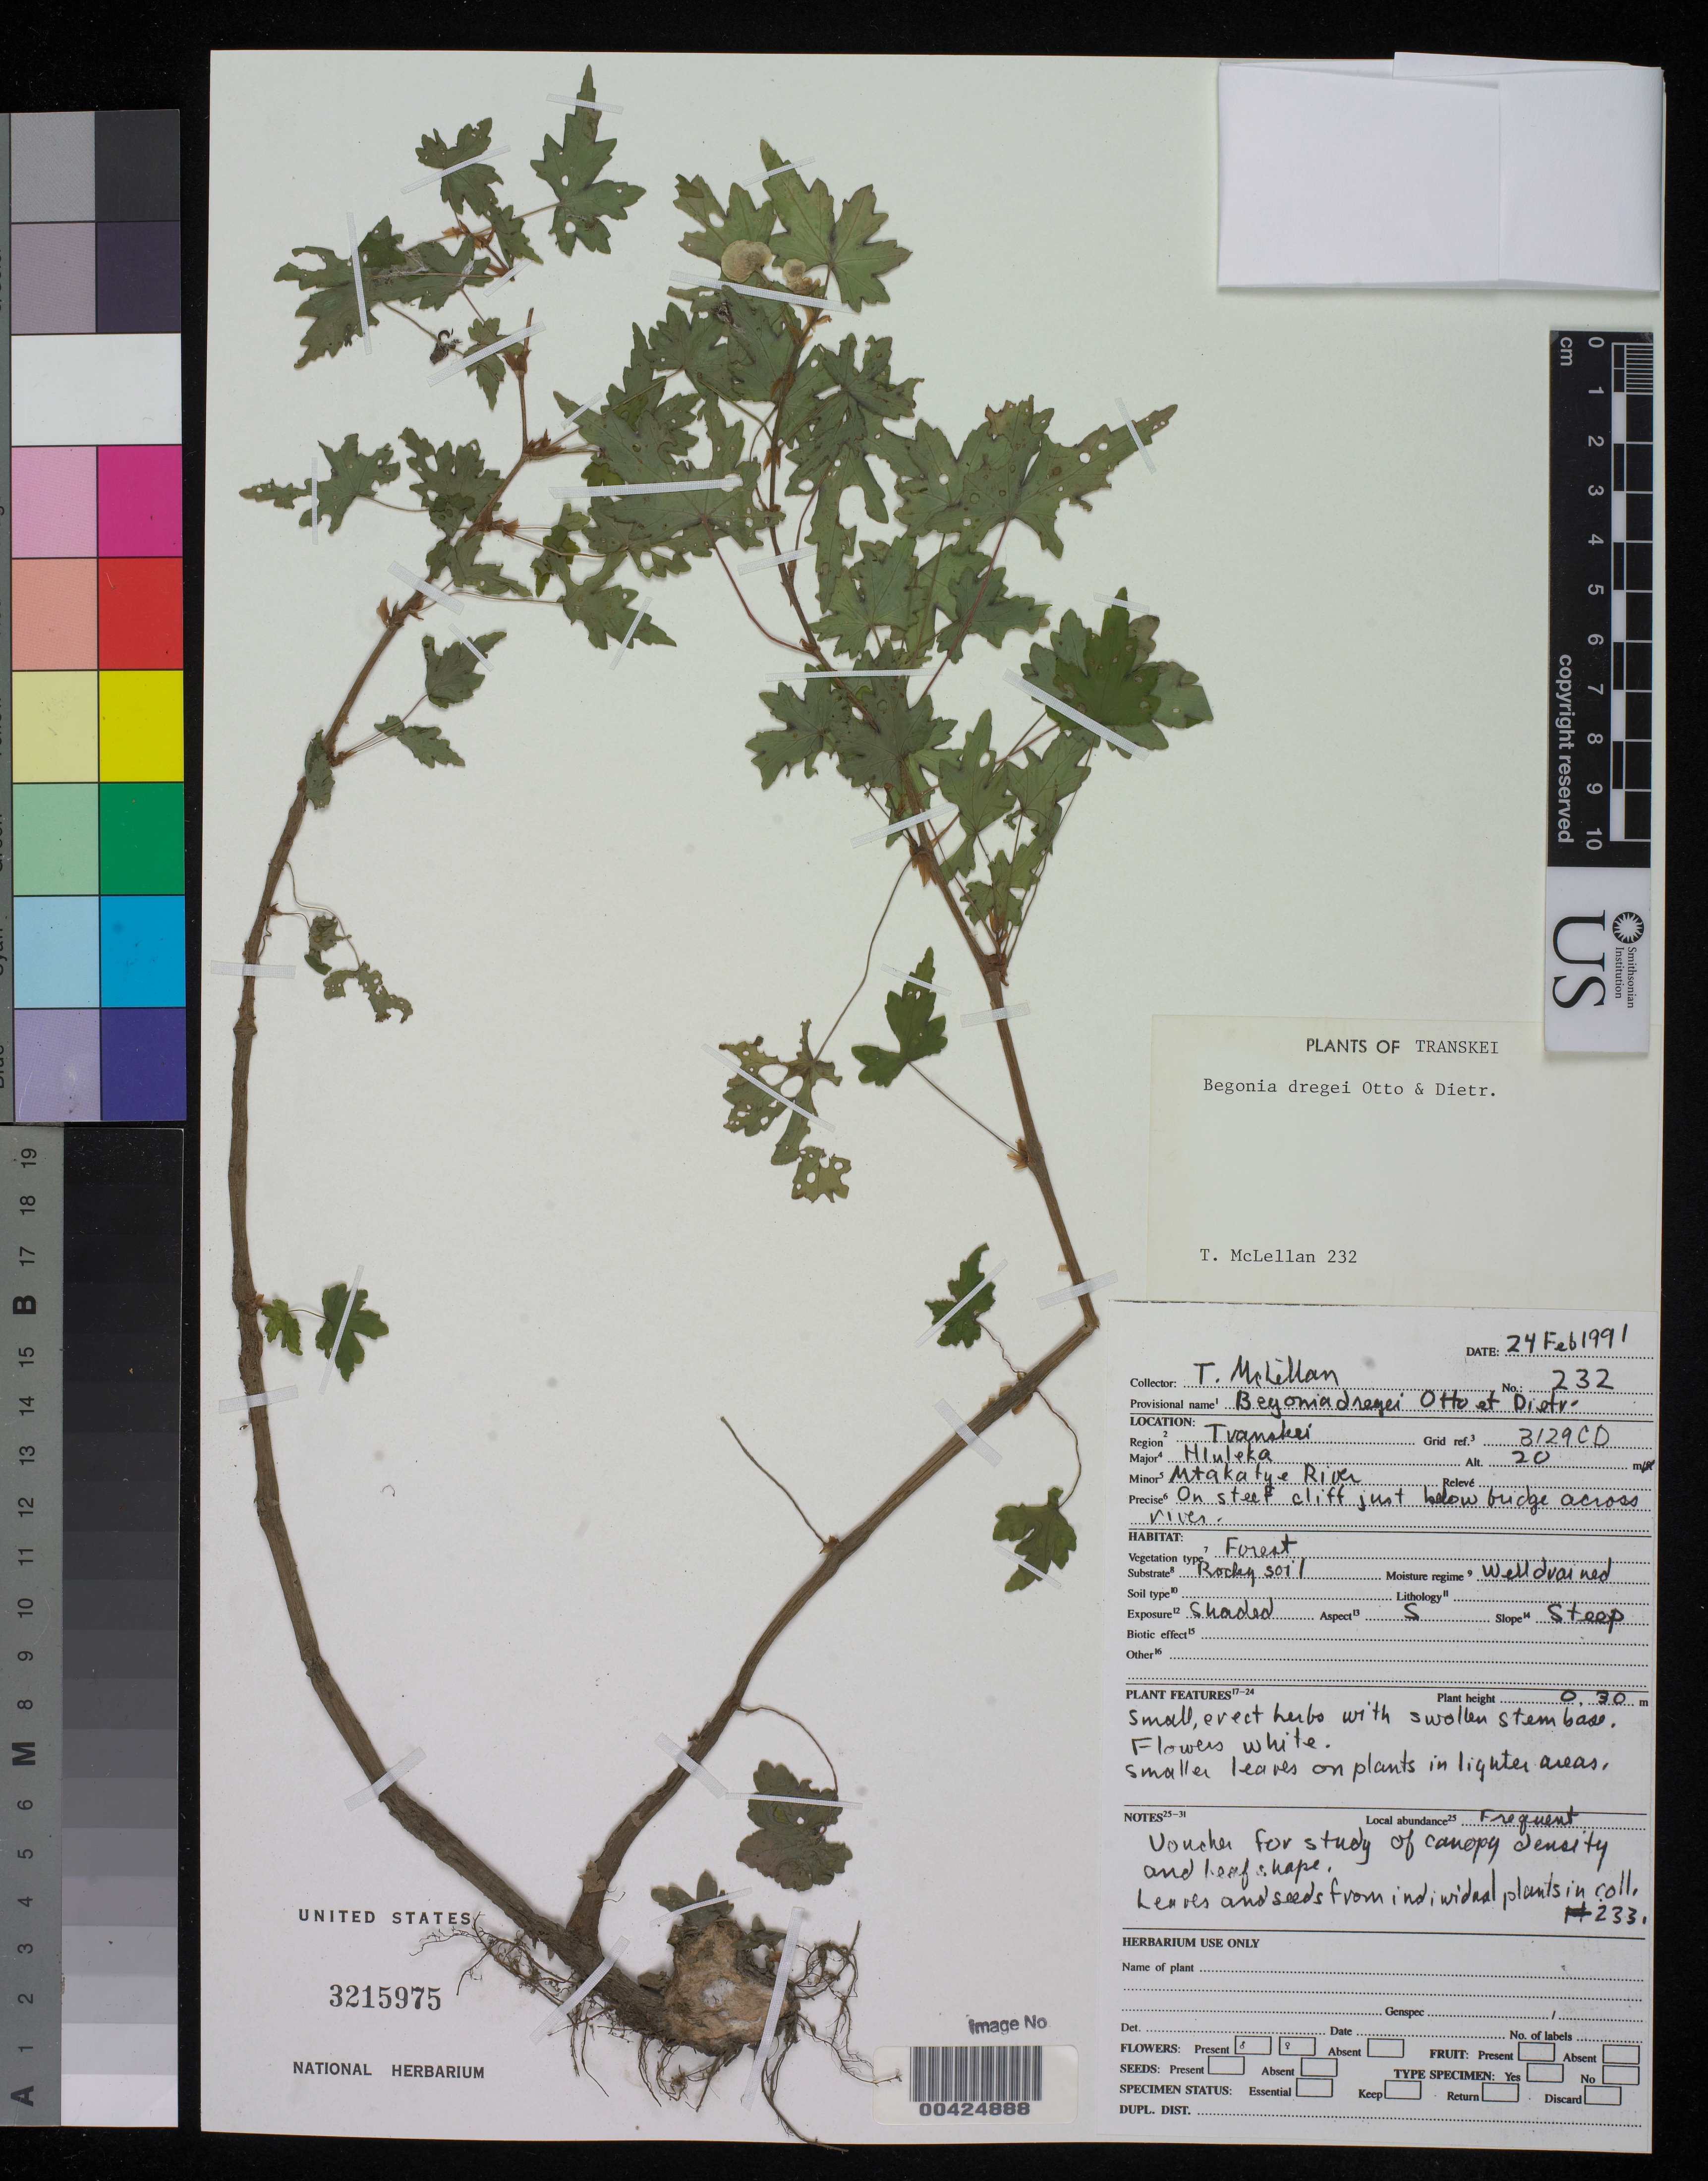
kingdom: Plantae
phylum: Tracheophyta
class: Magnoliopsida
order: Cucurbitales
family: Begoniaceae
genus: Begonia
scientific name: Begonia dregei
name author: Otto & D. Dietr.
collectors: T. McLellan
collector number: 232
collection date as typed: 24 Feb 1991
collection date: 1991-02-24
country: South Africa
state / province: Eastern Cape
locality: Matakatye River. Transkei.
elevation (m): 20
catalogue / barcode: US 3215975